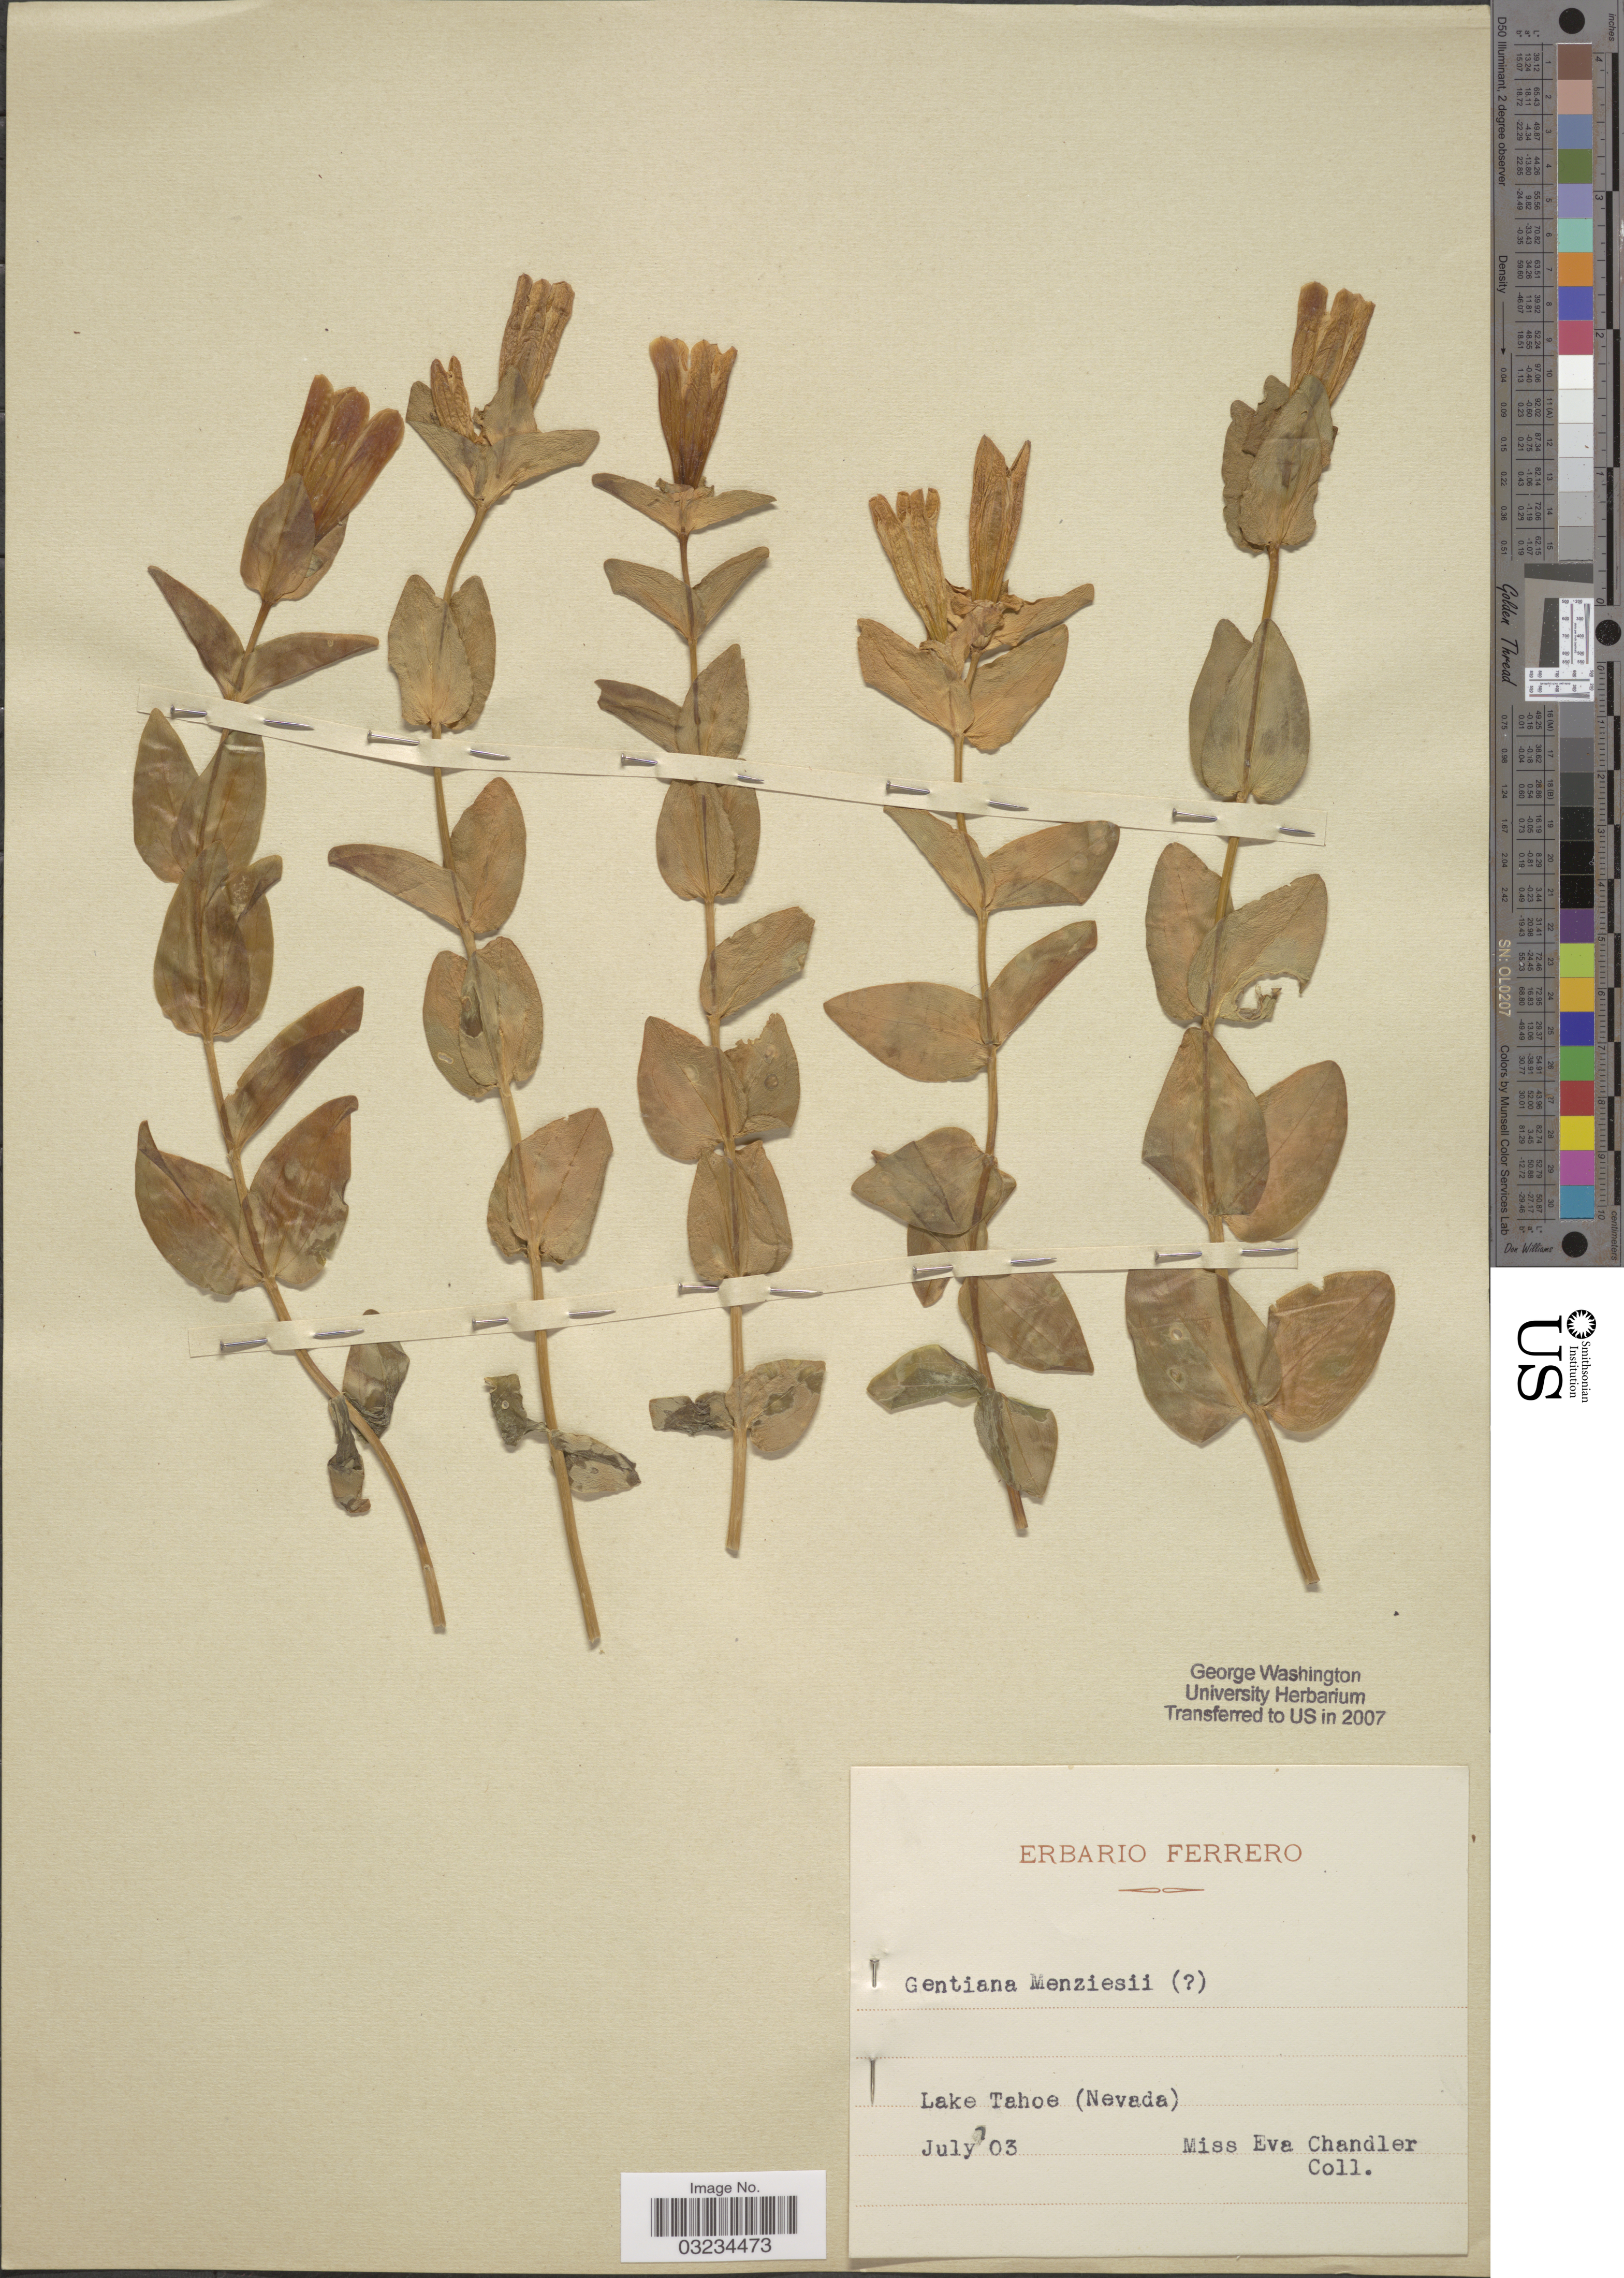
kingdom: Plantae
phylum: Tracheophyta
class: Magnoliopsida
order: Gentianales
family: Gentianaceae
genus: Gentiana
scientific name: Gentiana menziesii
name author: Griseb.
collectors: E. Chandler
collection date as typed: Transcribed d/m/y: /7/3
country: United States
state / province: Nevada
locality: Lake Tahoe.